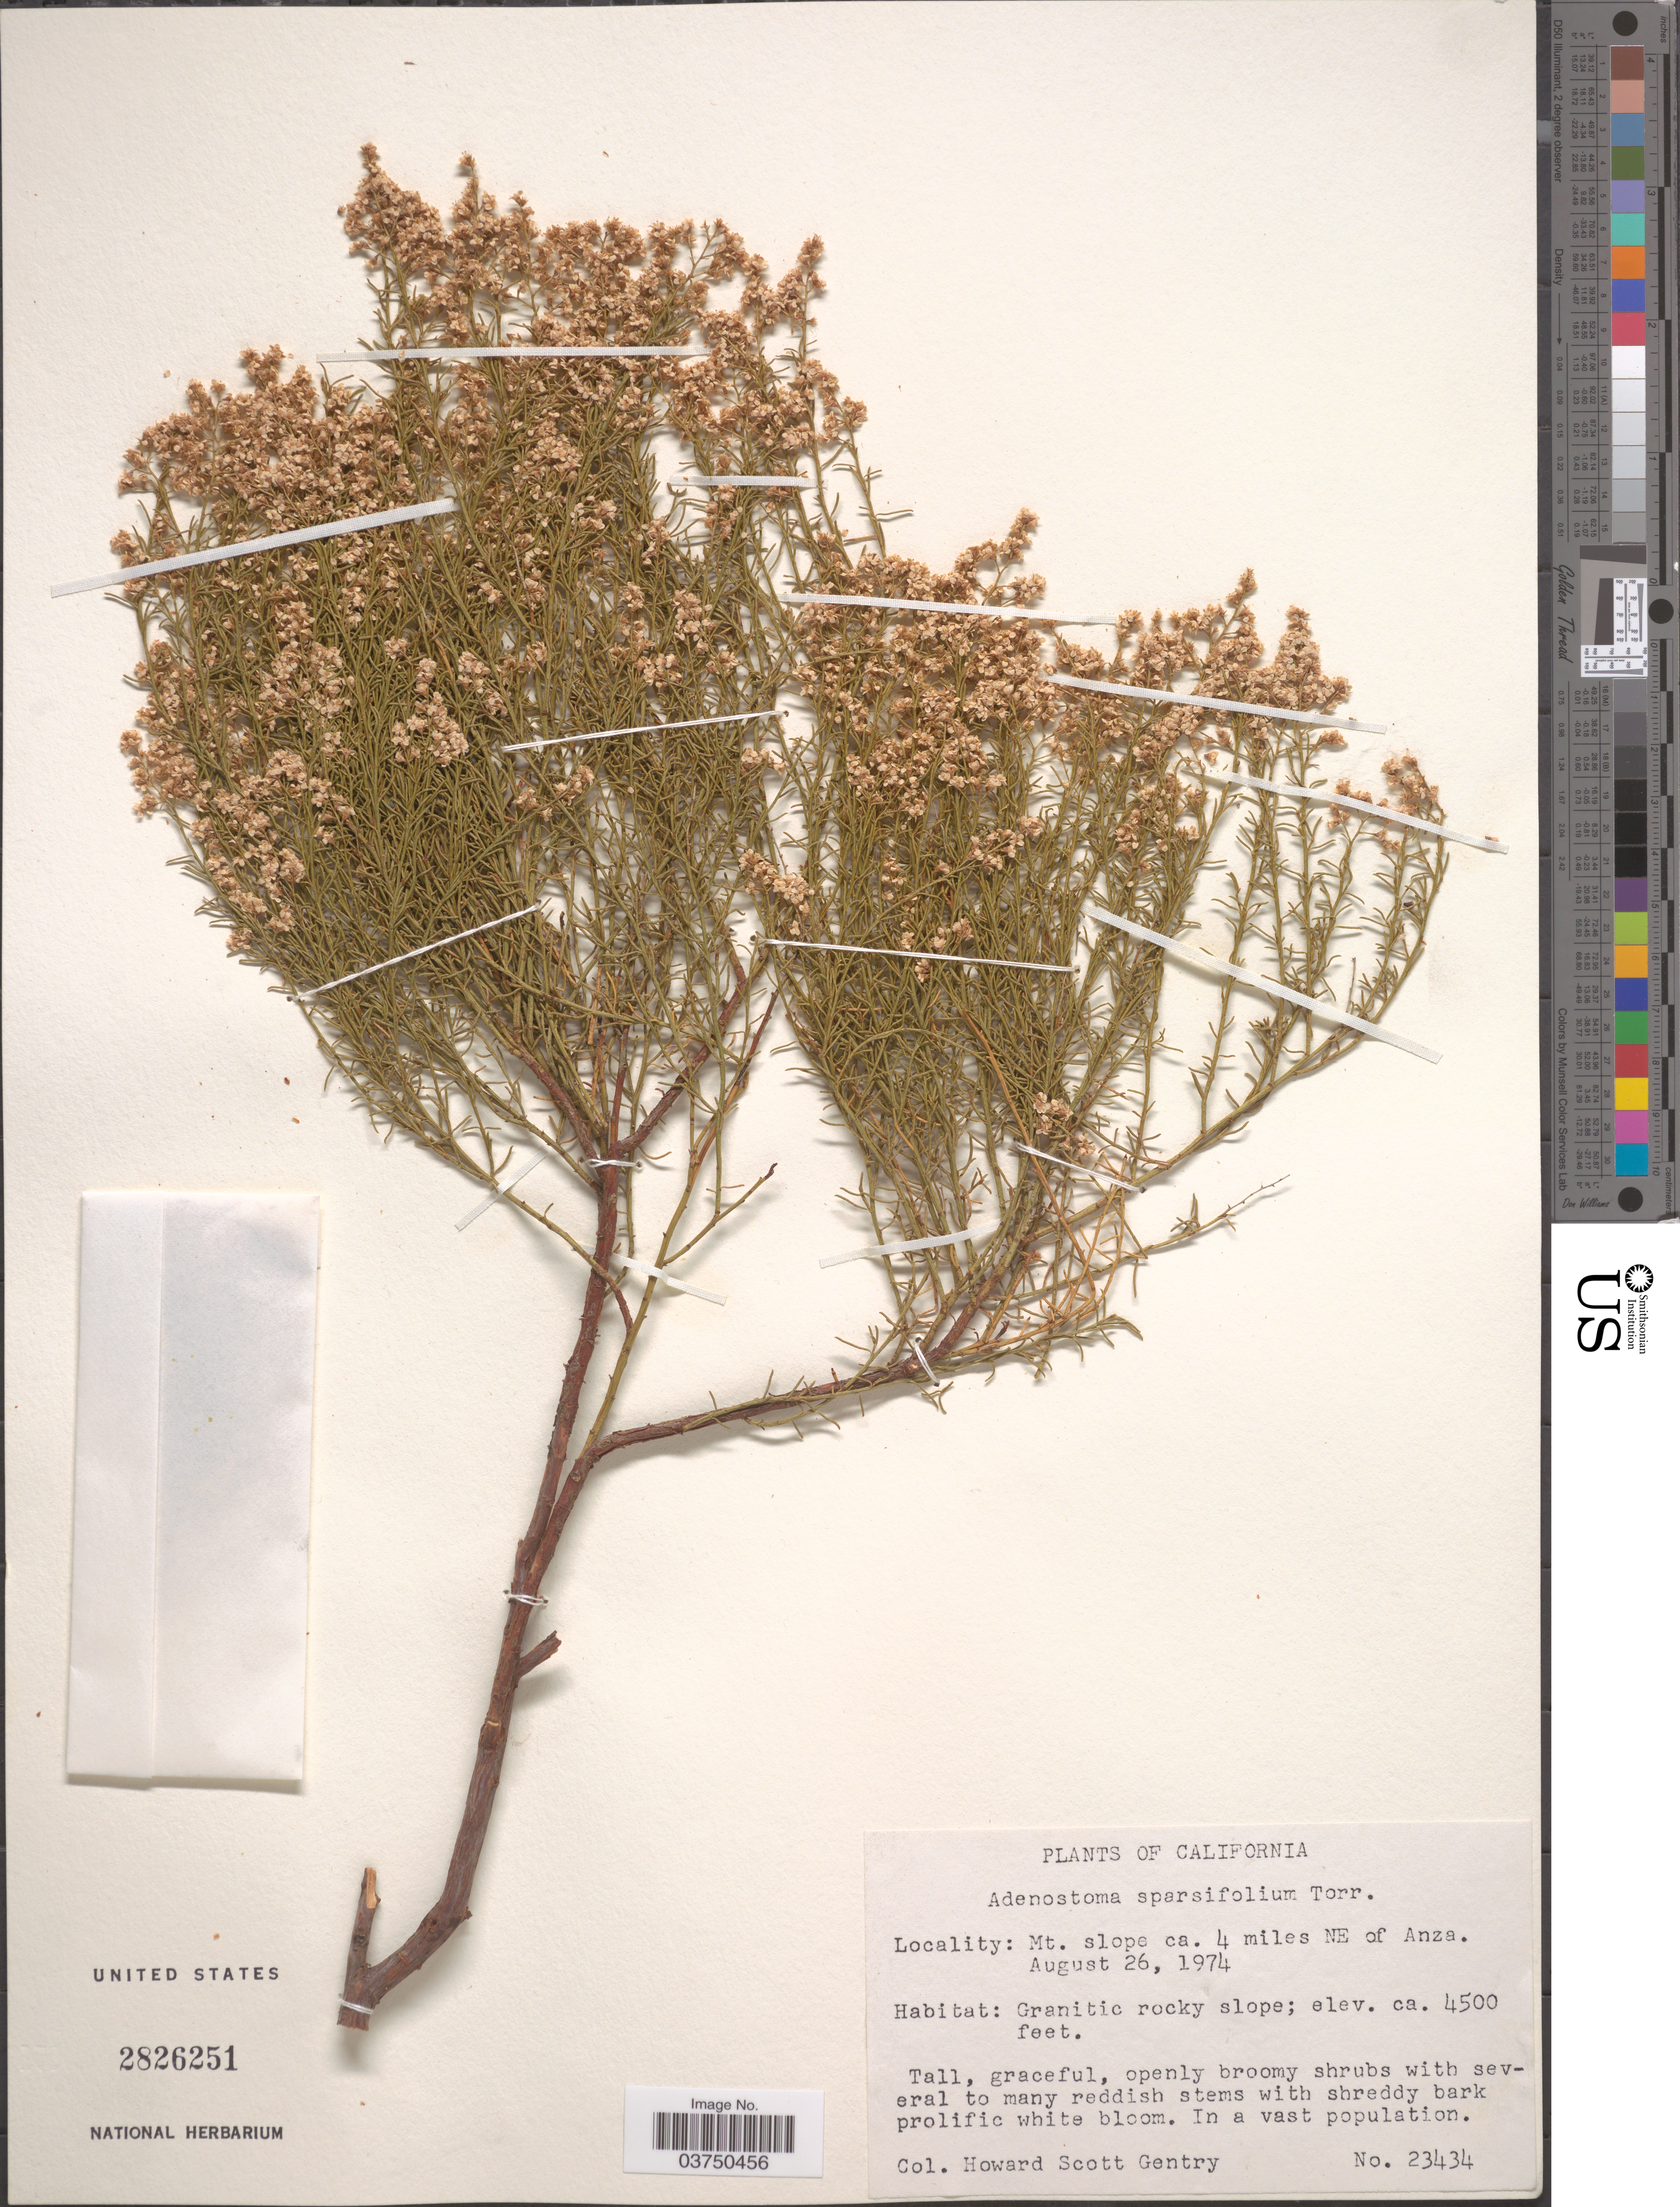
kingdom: Plantae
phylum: Tracheophyta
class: Magnoliopsida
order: Rosales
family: Rosaceae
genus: Adenostoma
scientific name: Adenostoma sparsifolium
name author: Torr.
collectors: H. S. Gentry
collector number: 23434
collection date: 1974-08-26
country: United States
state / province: California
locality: Mt. slope ca. 4 miles NE of Anza.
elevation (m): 1372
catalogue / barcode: US 2826251